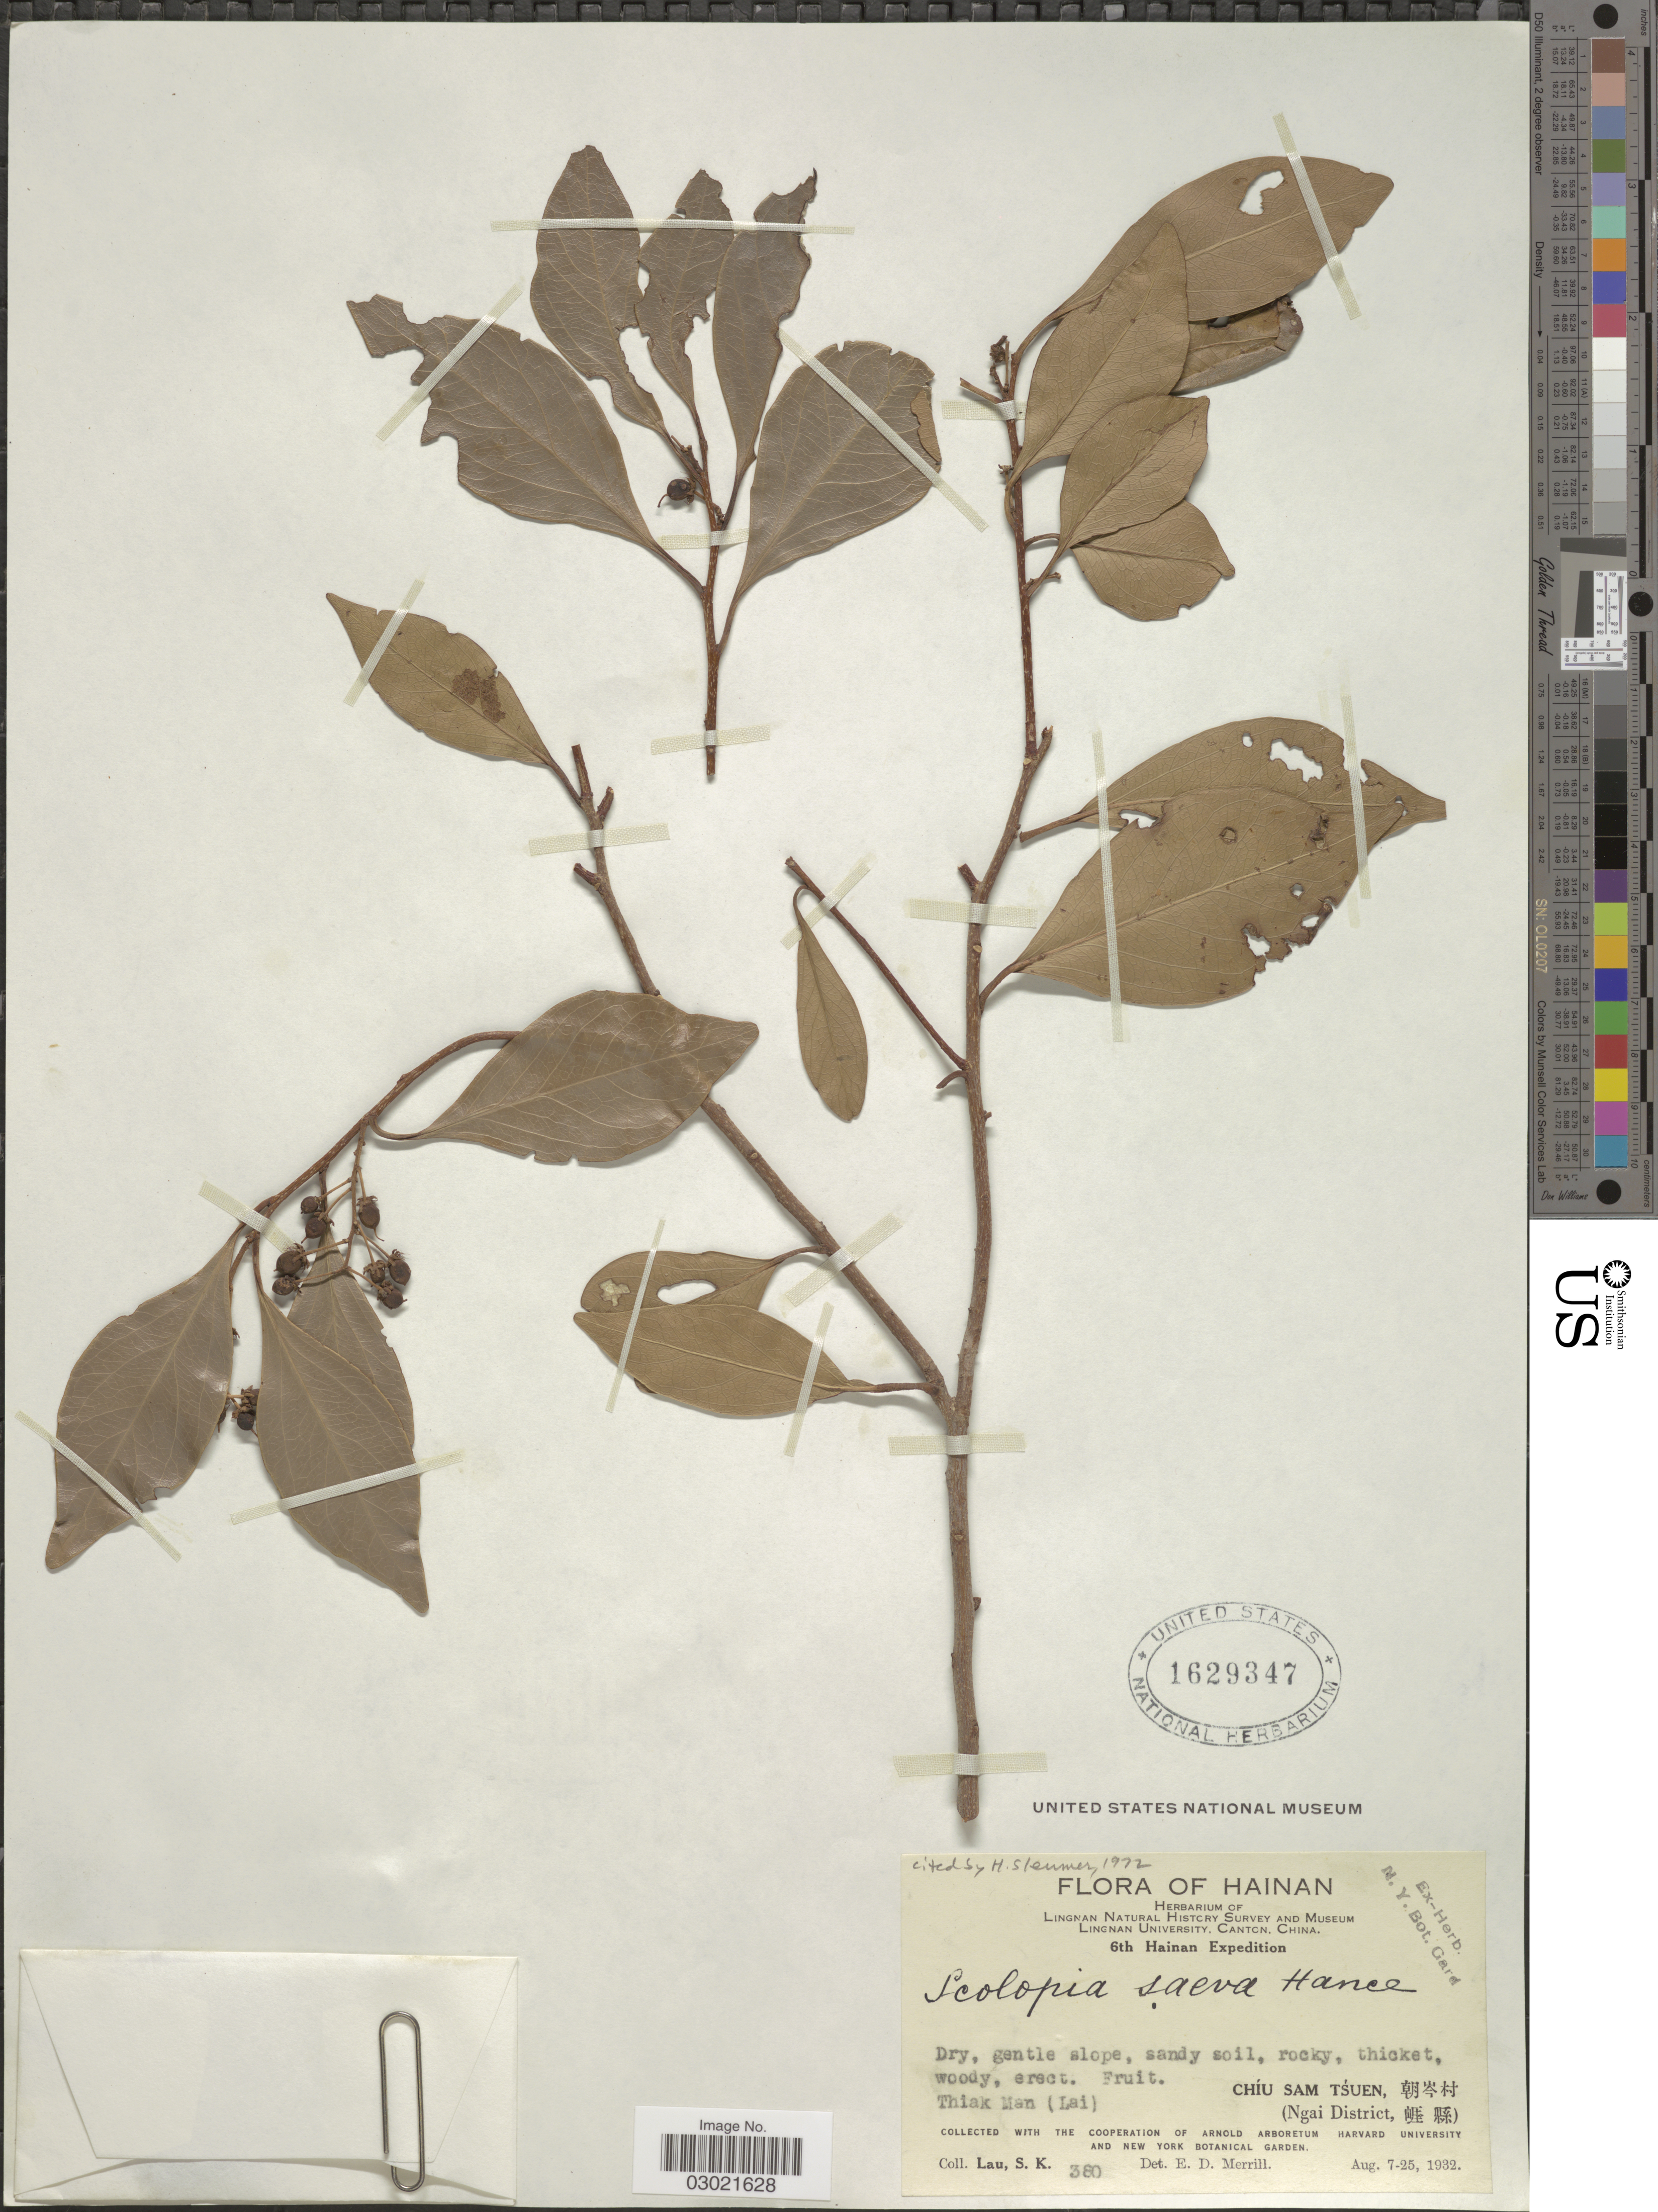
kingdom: Plantae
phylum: Tracheophyta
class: Magnoliopsida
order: Malpighiales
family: Salicaceae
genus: Scolopia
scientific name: Scolopia saeva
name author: (Hance) Hance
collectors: S. K. Lau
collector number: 380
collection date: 1932-08-07/1932-08-25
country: China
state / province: Hainan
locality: Chíu Sam Tśuen. (Ngai District). Thiak Man (Lai).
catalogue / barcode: US 1629347